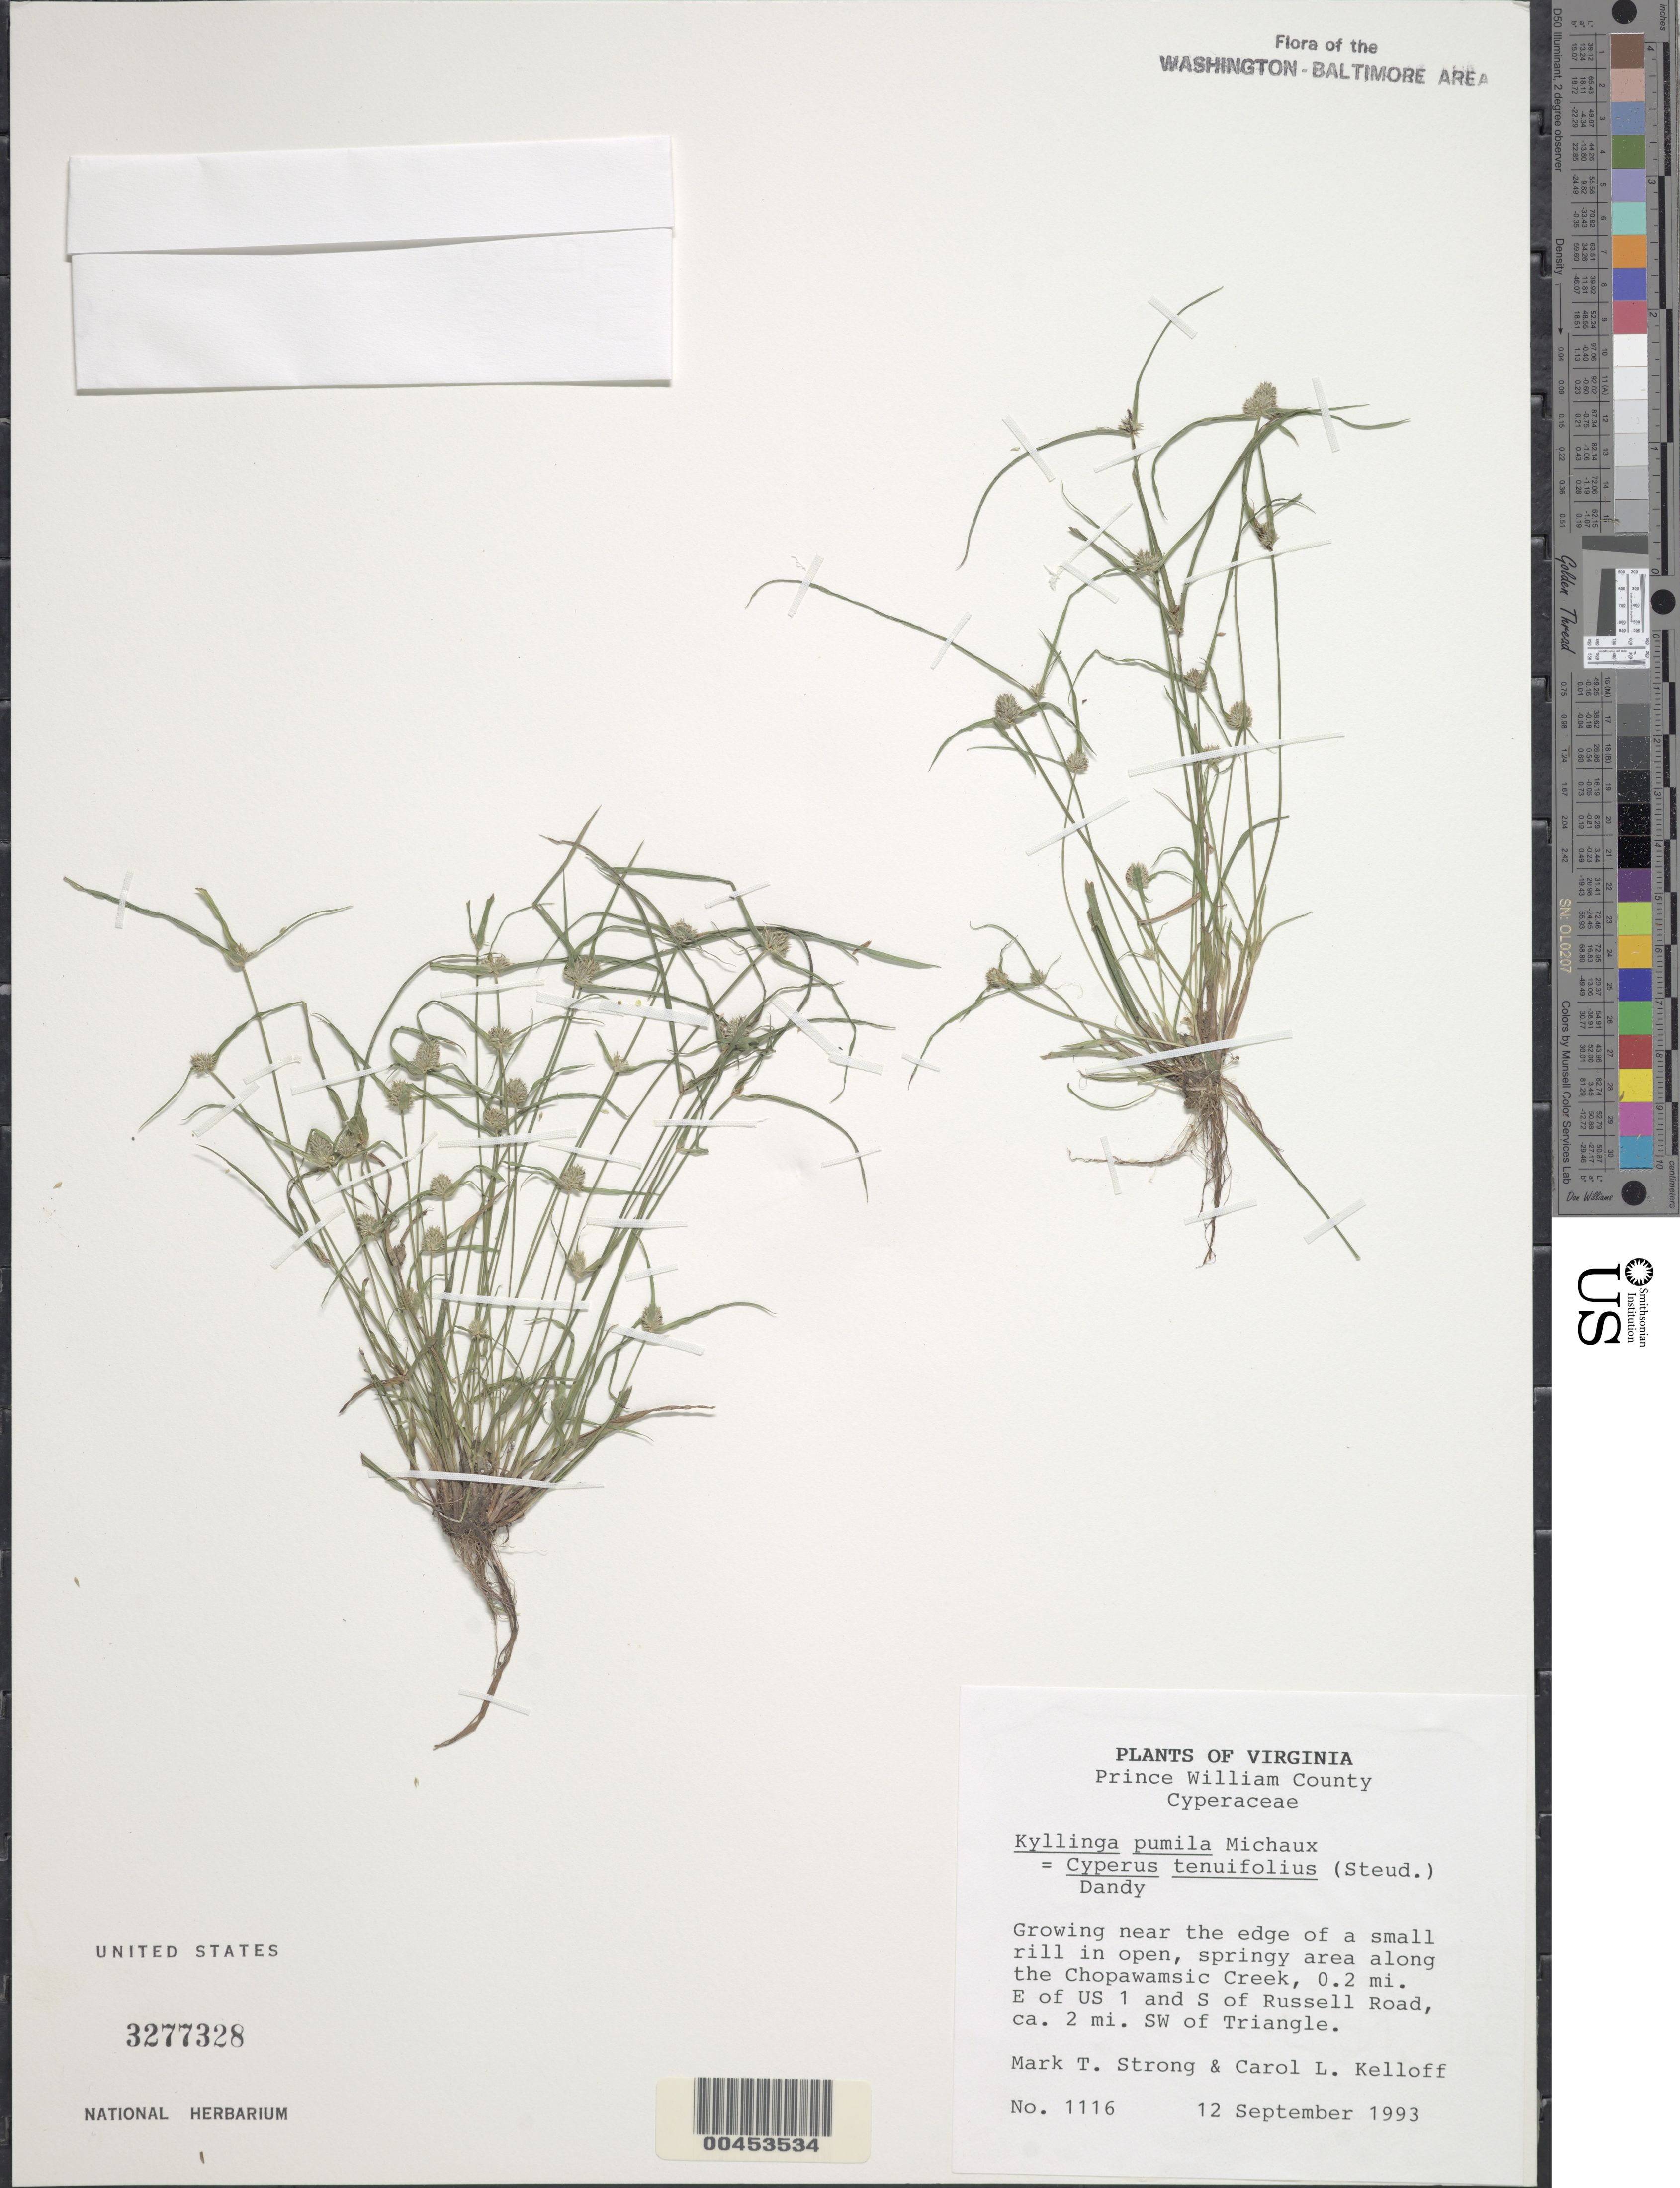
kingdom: Plantae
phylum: Tracheophyta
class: Liliopsida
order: Poales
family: Cyperaceae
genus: Cyperus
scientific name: Cyperus hortensis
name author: (Salzm. ex Steud.) Dorr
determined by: Strong, M. T., (US), Smithsonian Institution - National Museum of Natural History (UNITED STATES)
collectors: M. T. Strong & C. L. Kelloff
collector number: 1116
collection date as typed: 12 Sep 1993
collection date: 1993-09-12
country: United States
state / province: Virginia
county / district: Prince William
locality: Along Chopawamsic Creek, E of US 1 and S of Russell Road, SW of Triangle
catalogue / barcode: US 3277328